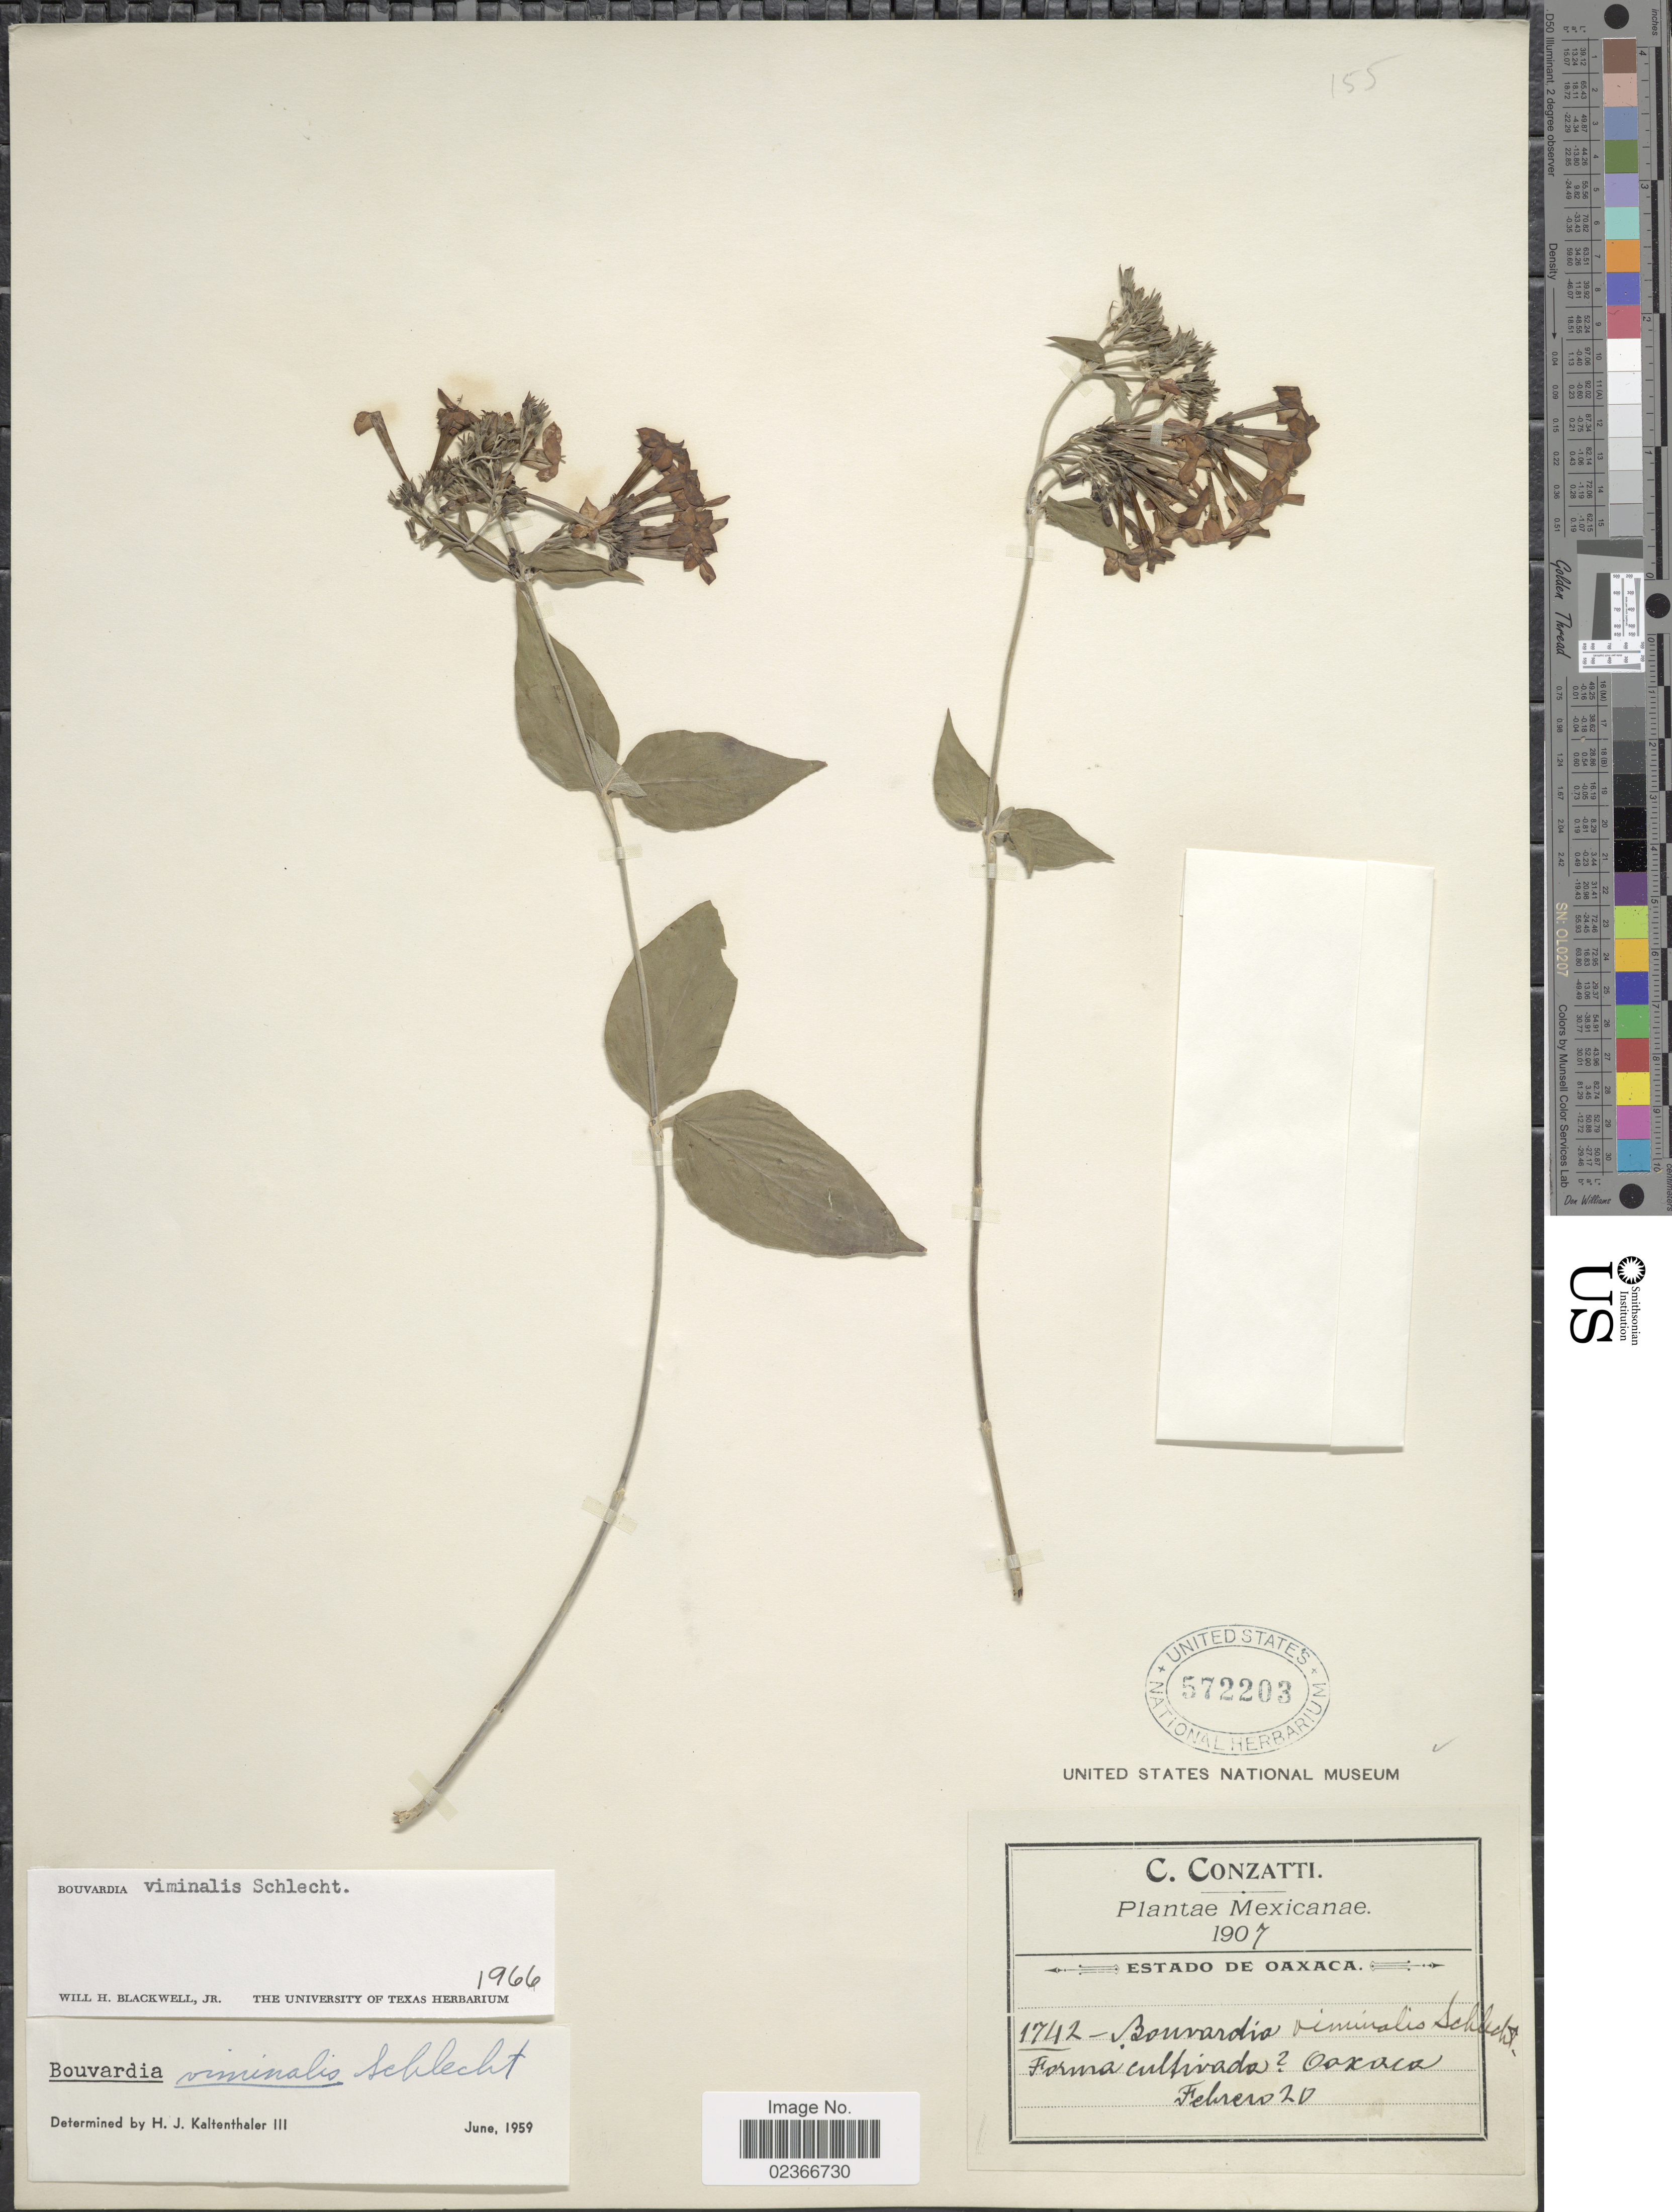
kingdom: Plantae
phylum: Tracheophyta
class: Magnoliopsida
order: Gentianales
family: Rubiaceae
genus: Bouvardia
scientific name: Bouvardia viminalis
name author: Schltdl.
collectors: C. Conzatti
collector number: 1742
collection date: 1907-02-20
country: Mexico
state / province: Oaxaca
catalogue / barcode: US 572203